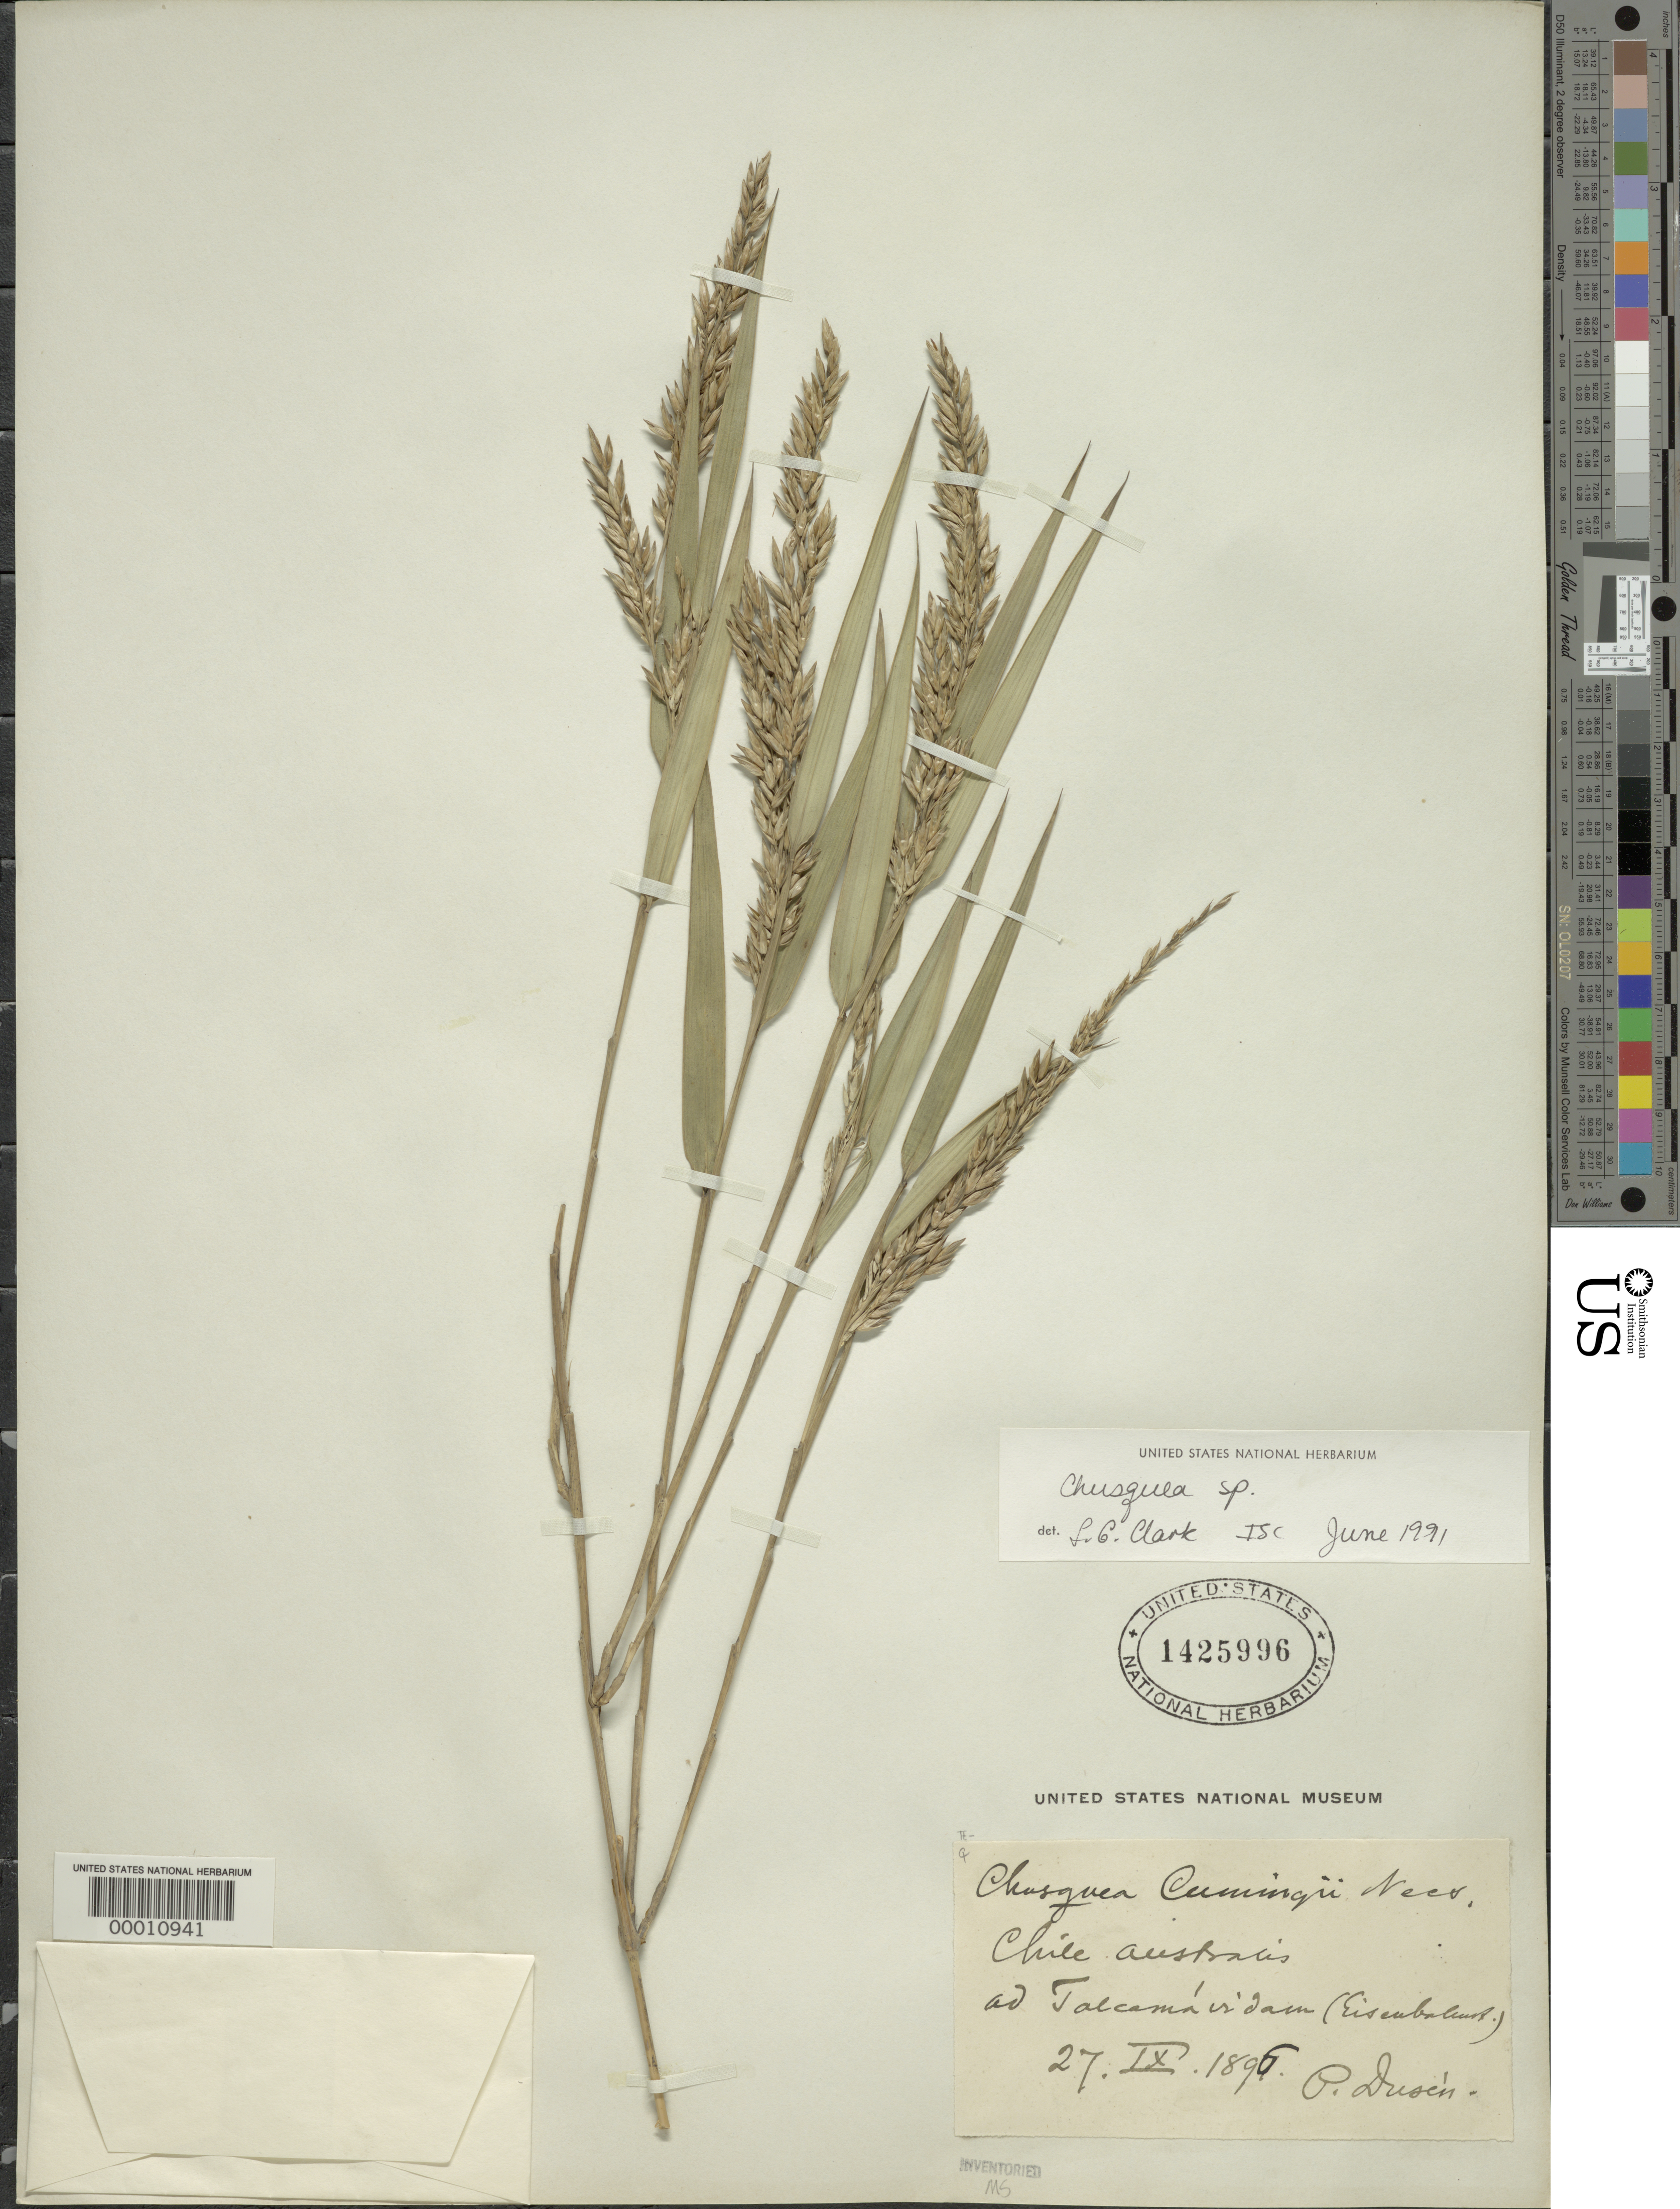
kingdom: Plantae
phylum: Tracheophyta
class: Liliopsida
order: Poales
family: Poaceae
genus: Chusquea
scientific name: Chusquea culeou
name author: É. Desv.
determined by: Guerreiro, C.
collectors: P. Dusén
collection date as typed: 27 Sep 1896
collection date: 1896-09-27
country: Chile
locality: Talcamairdam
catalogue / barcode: US 1425996